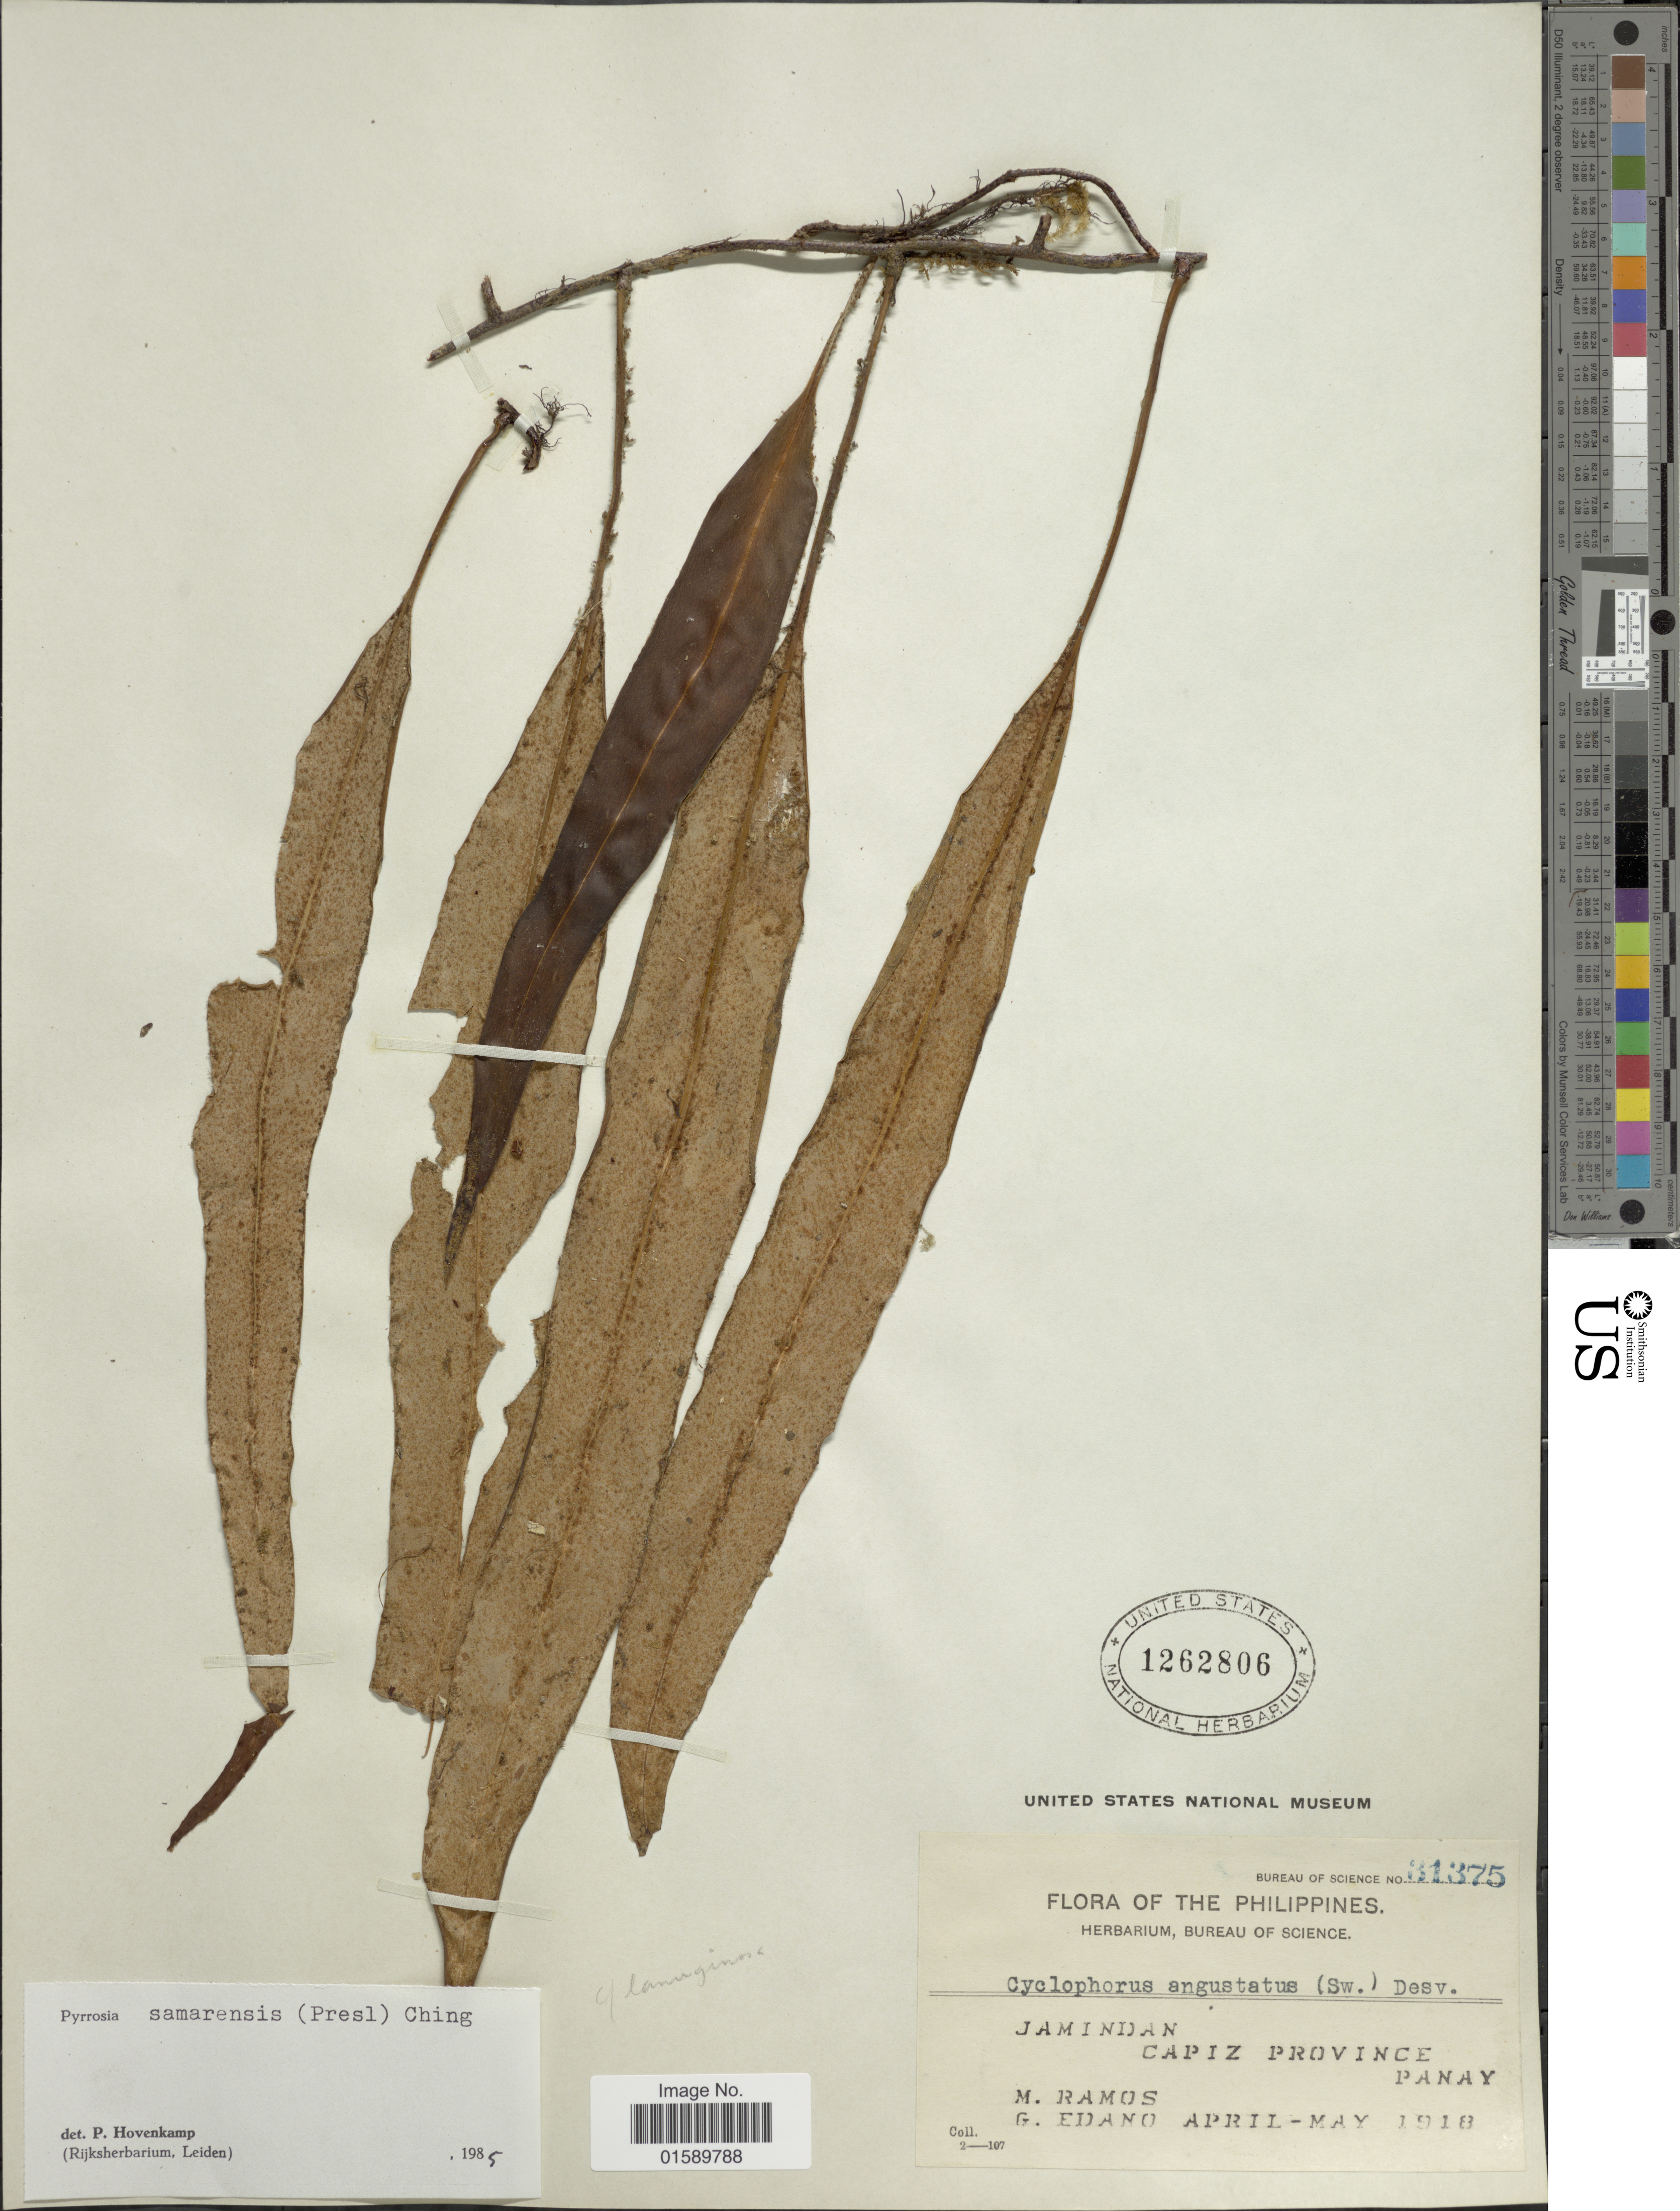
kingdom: Plantae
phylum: Tracheophyta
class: Polypodiopsida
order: Polypodiales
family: Polypodiaceae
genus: Pyrrosia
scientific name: Pyrrosia samarensis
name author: (C. Presl) Ching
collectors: M. Ramos & G. Edaño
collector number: Bureau of science 31375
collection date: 1918-04/1918-05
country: Philippines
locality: Jamindan, capiz Province Panay.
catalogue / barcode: US 1262806